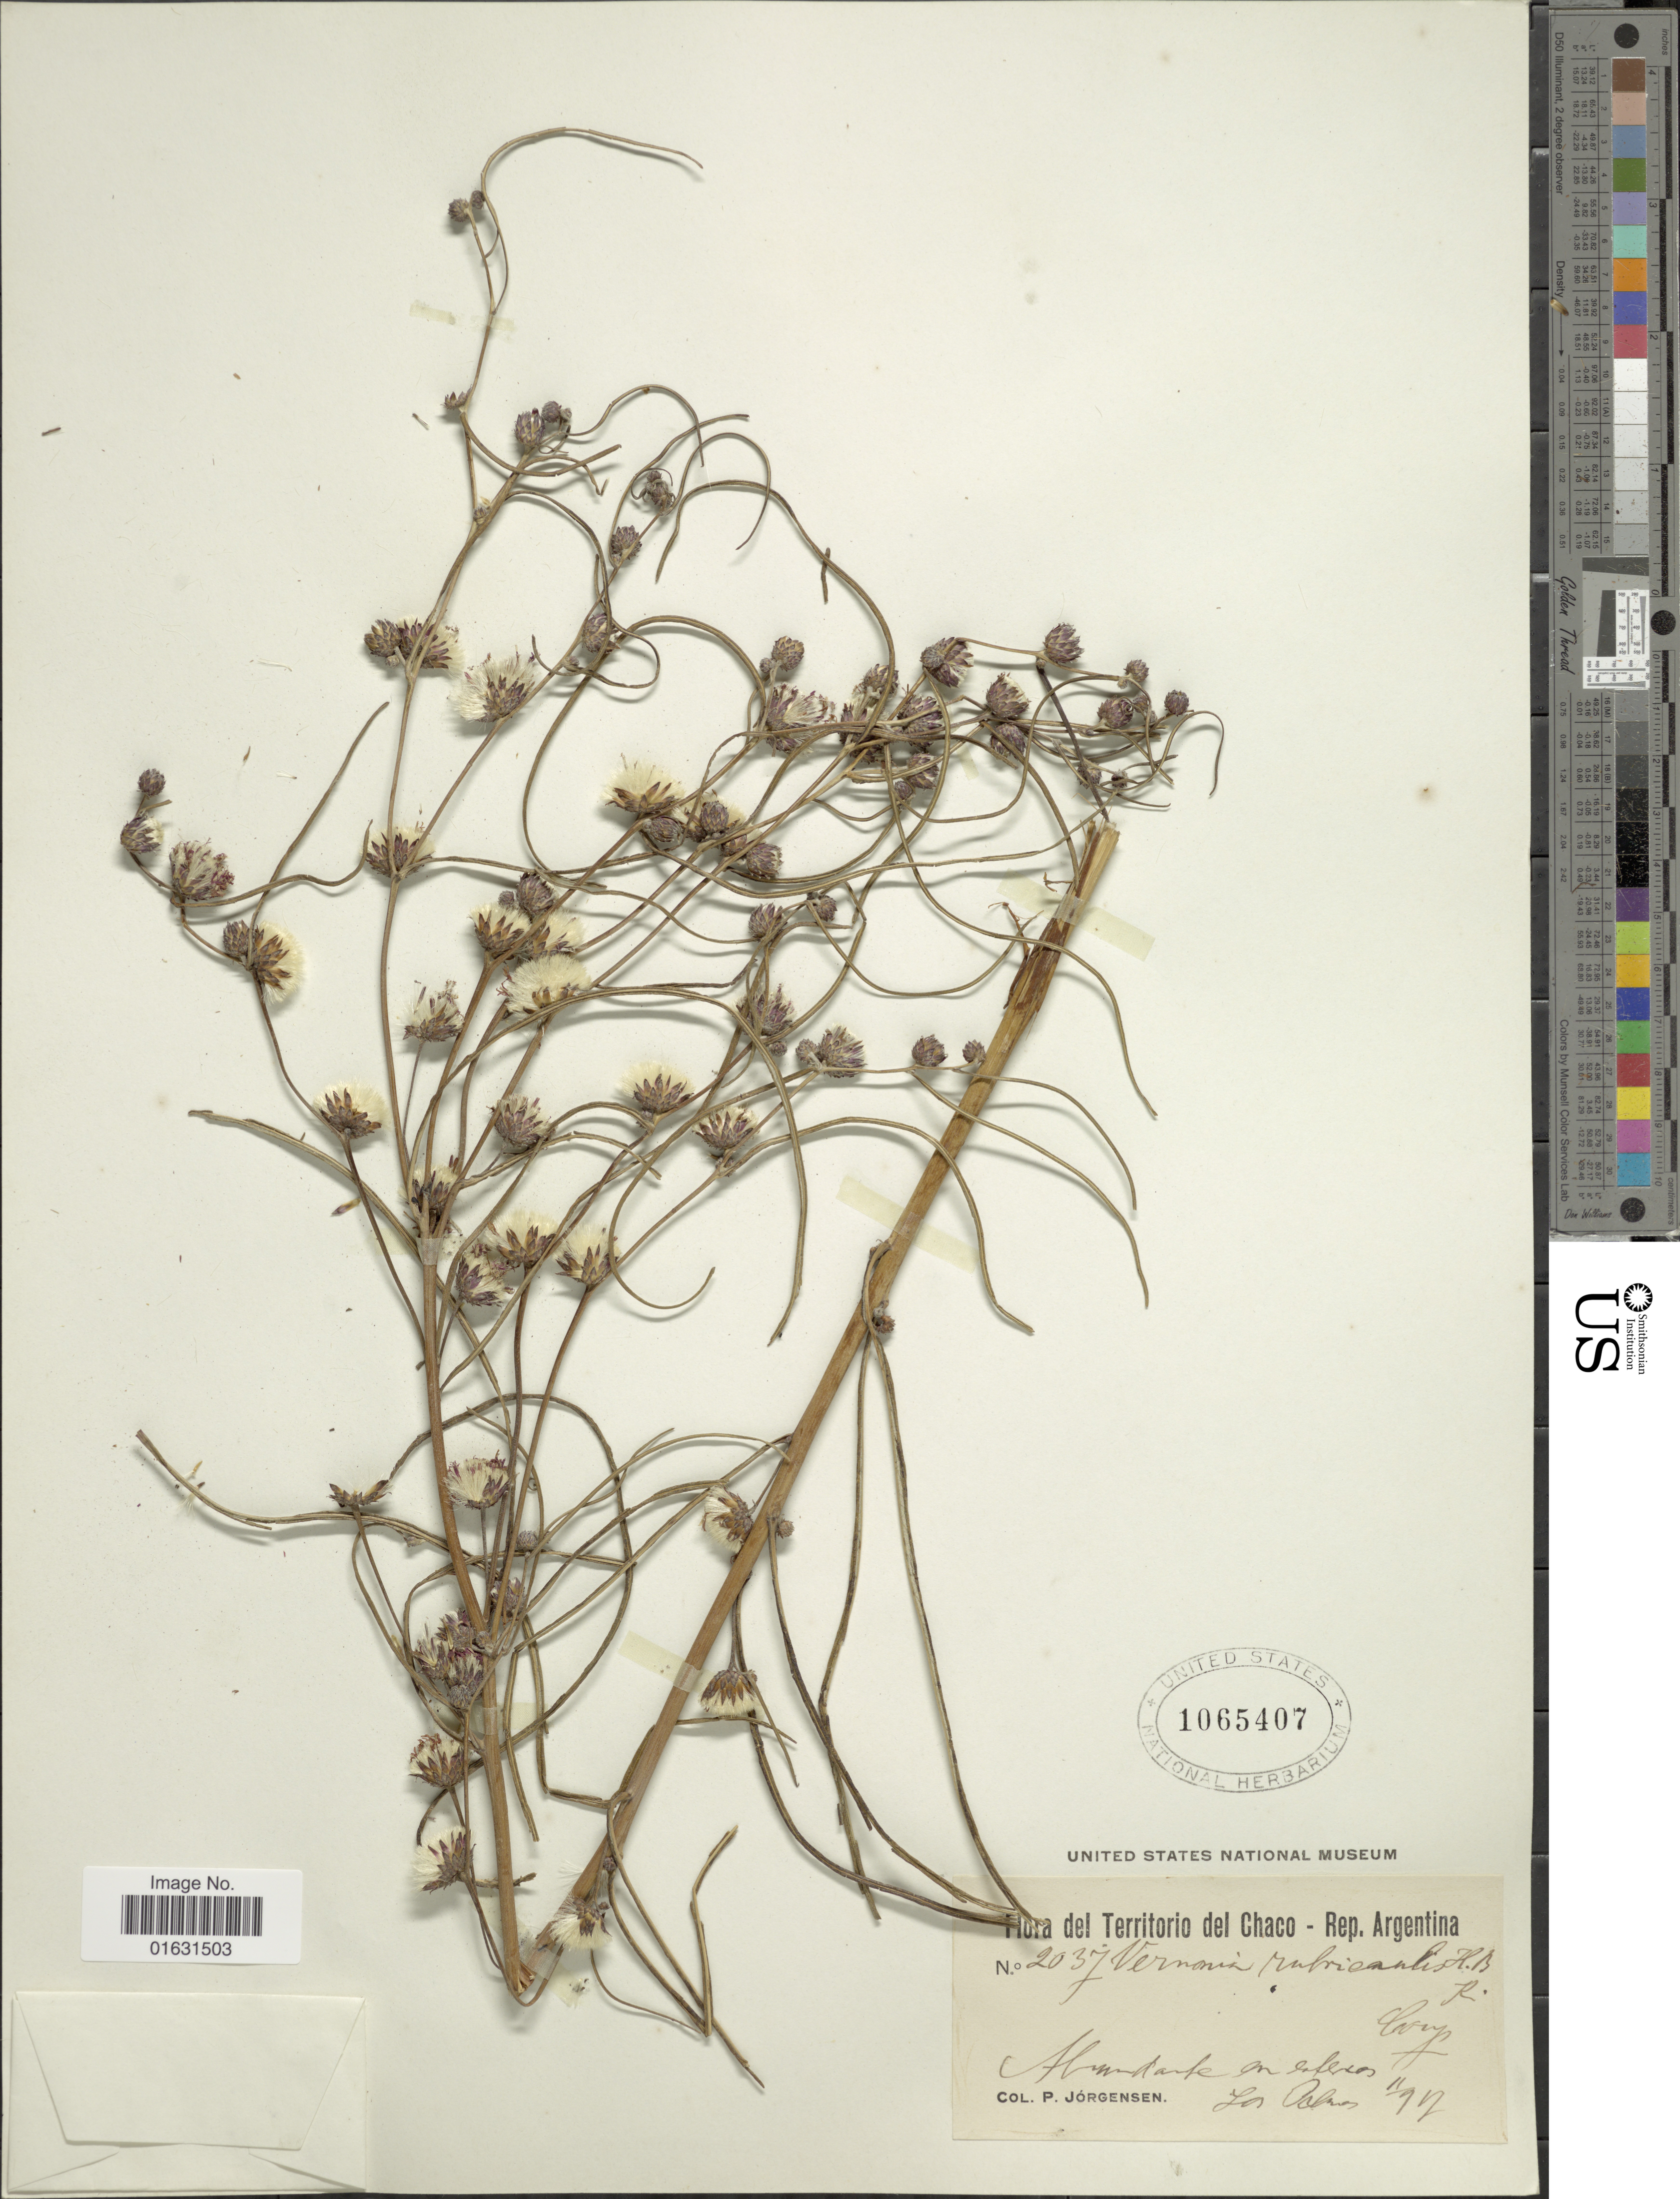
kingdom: Plantae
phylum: Tracheophyta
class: Magnoliopsida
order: Asterales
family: Asteraceae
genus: Lessingianthus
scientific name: Lessingianthus rubricaulis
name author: (Humb. & Bonpl.) H. Rob.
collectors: P. Jörgensen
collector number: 2037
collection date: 1907-11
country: Argentina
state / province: Chaco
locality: Las Palmas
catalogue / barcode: US 1065407